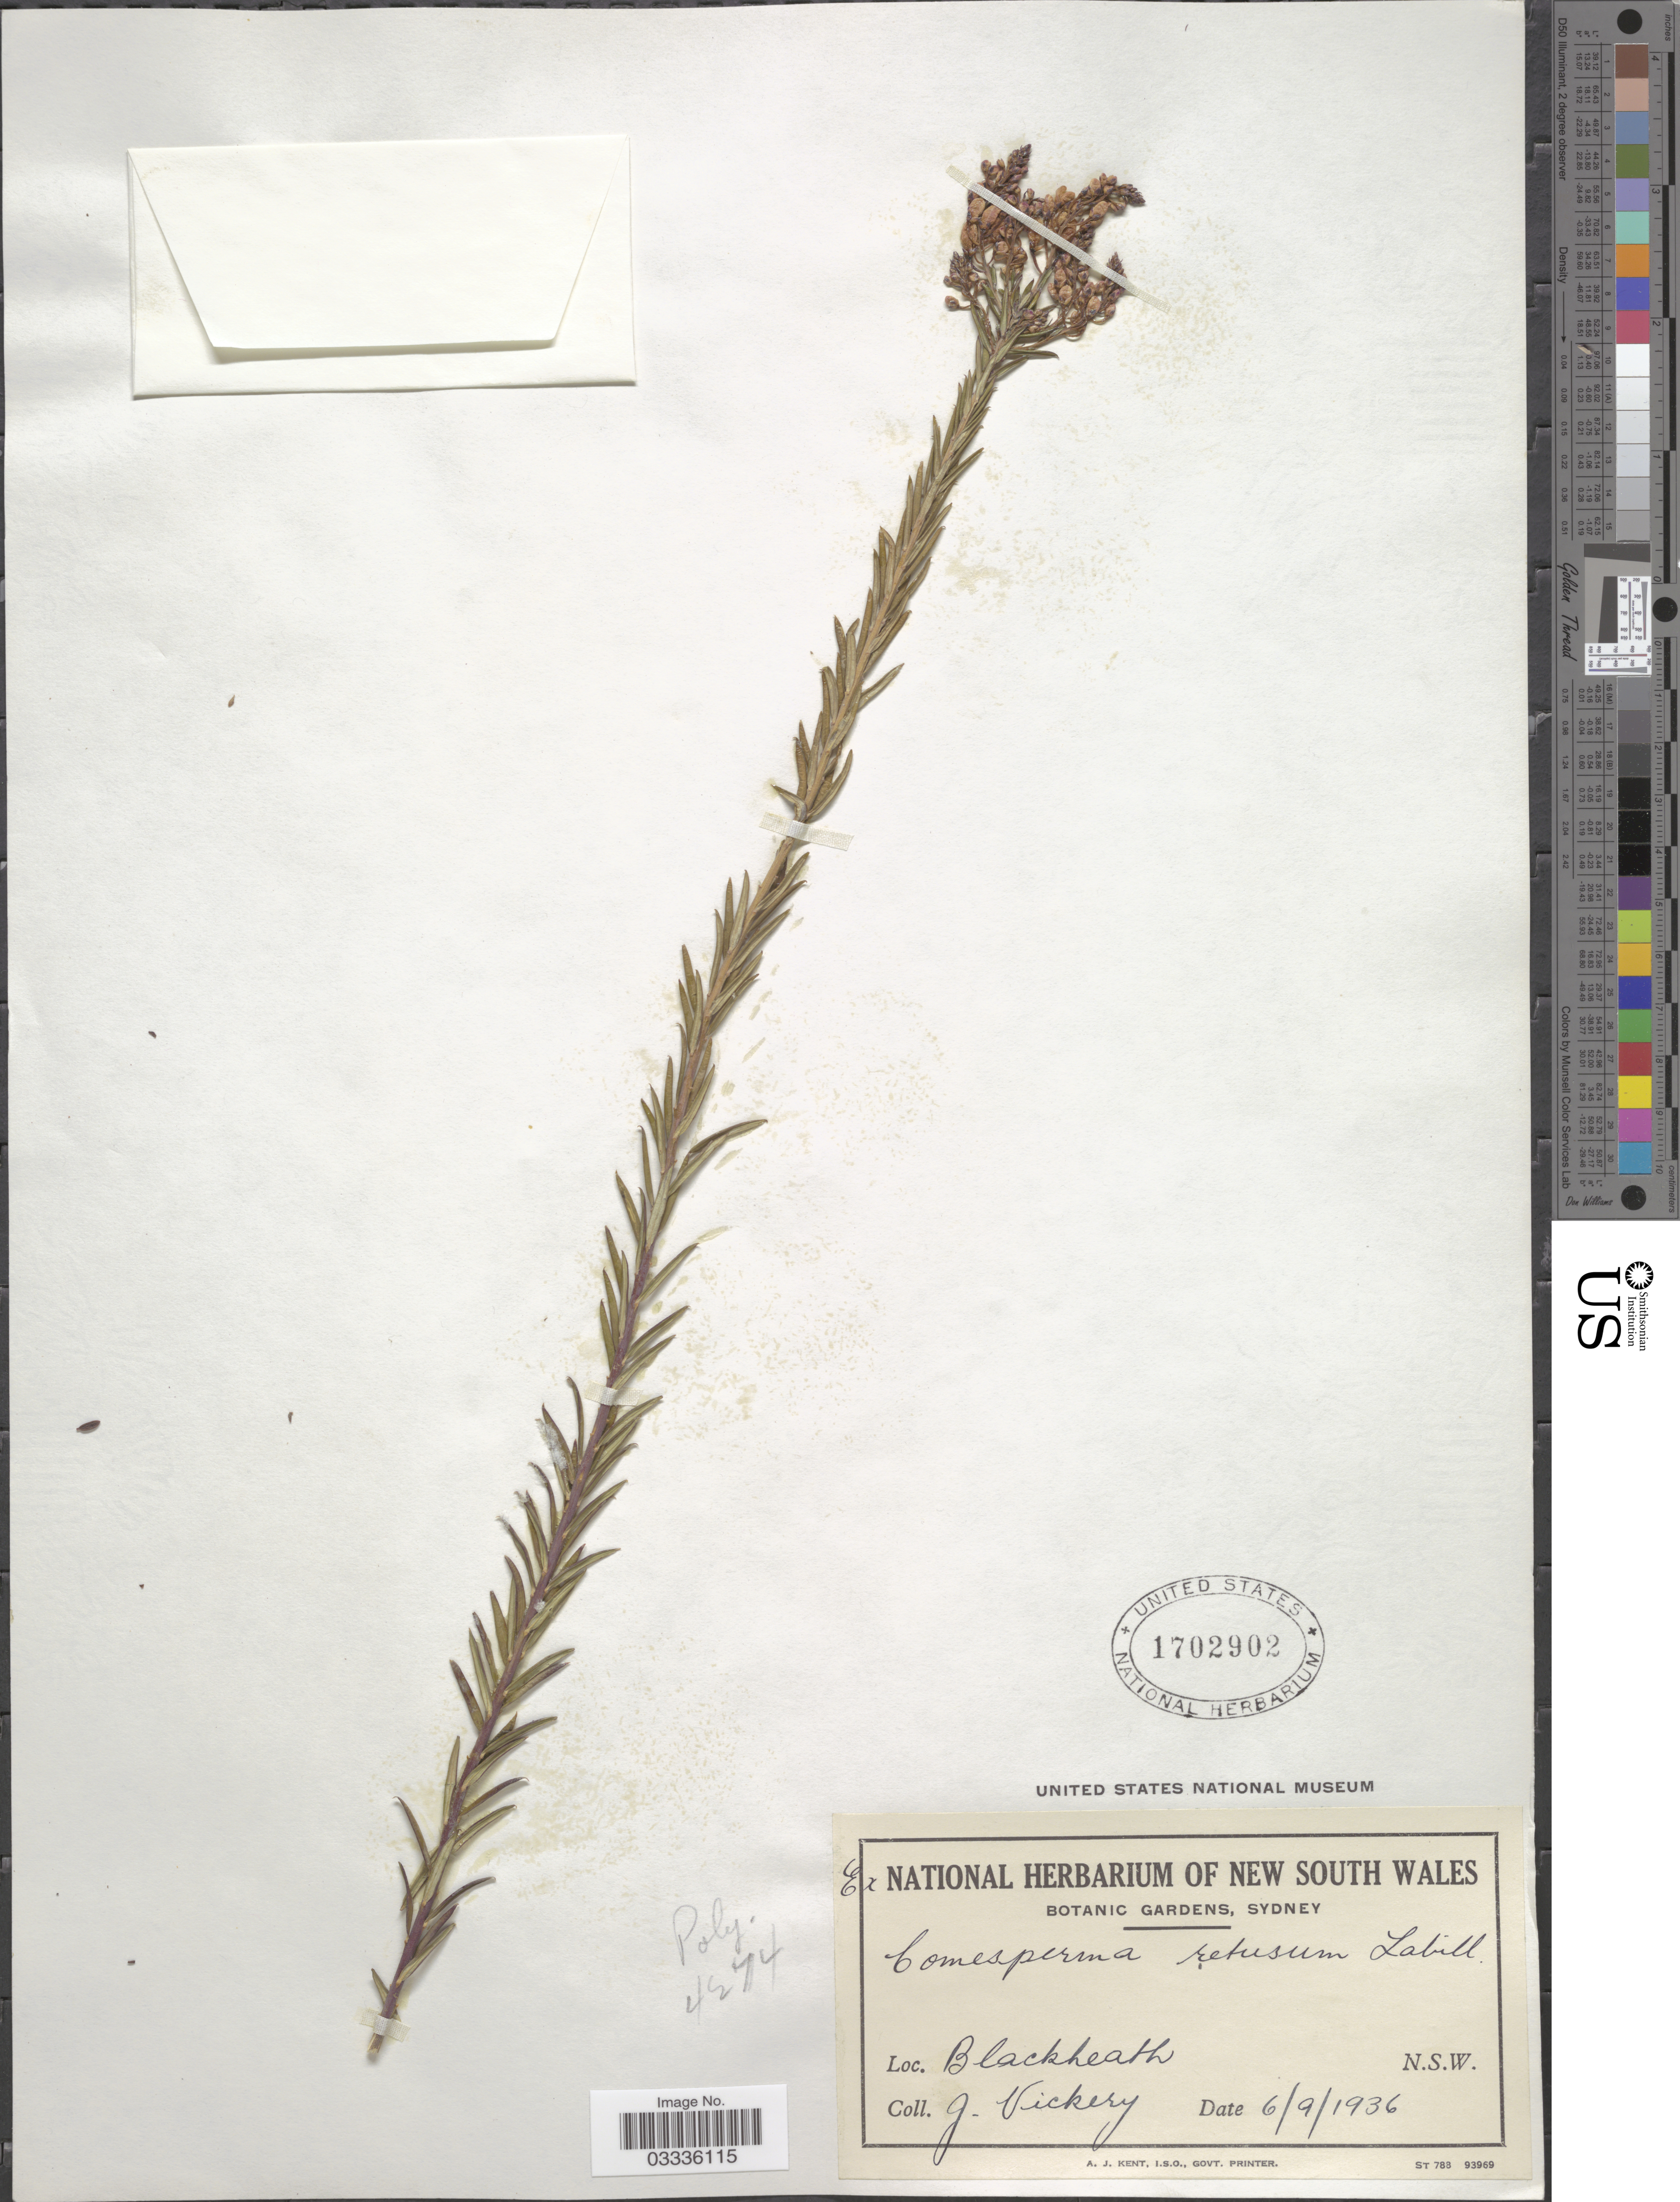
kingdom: Plantae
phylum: Tracheophyta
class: Magnoliopsida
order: Fabales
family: Polygalaceae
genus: Comesperma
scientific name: Comesperma retusum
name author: Labill.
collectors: J. Vickery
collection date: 1936-09-06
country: Australia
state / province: New South Wales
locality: Blackheath.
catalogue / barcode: US 1702902